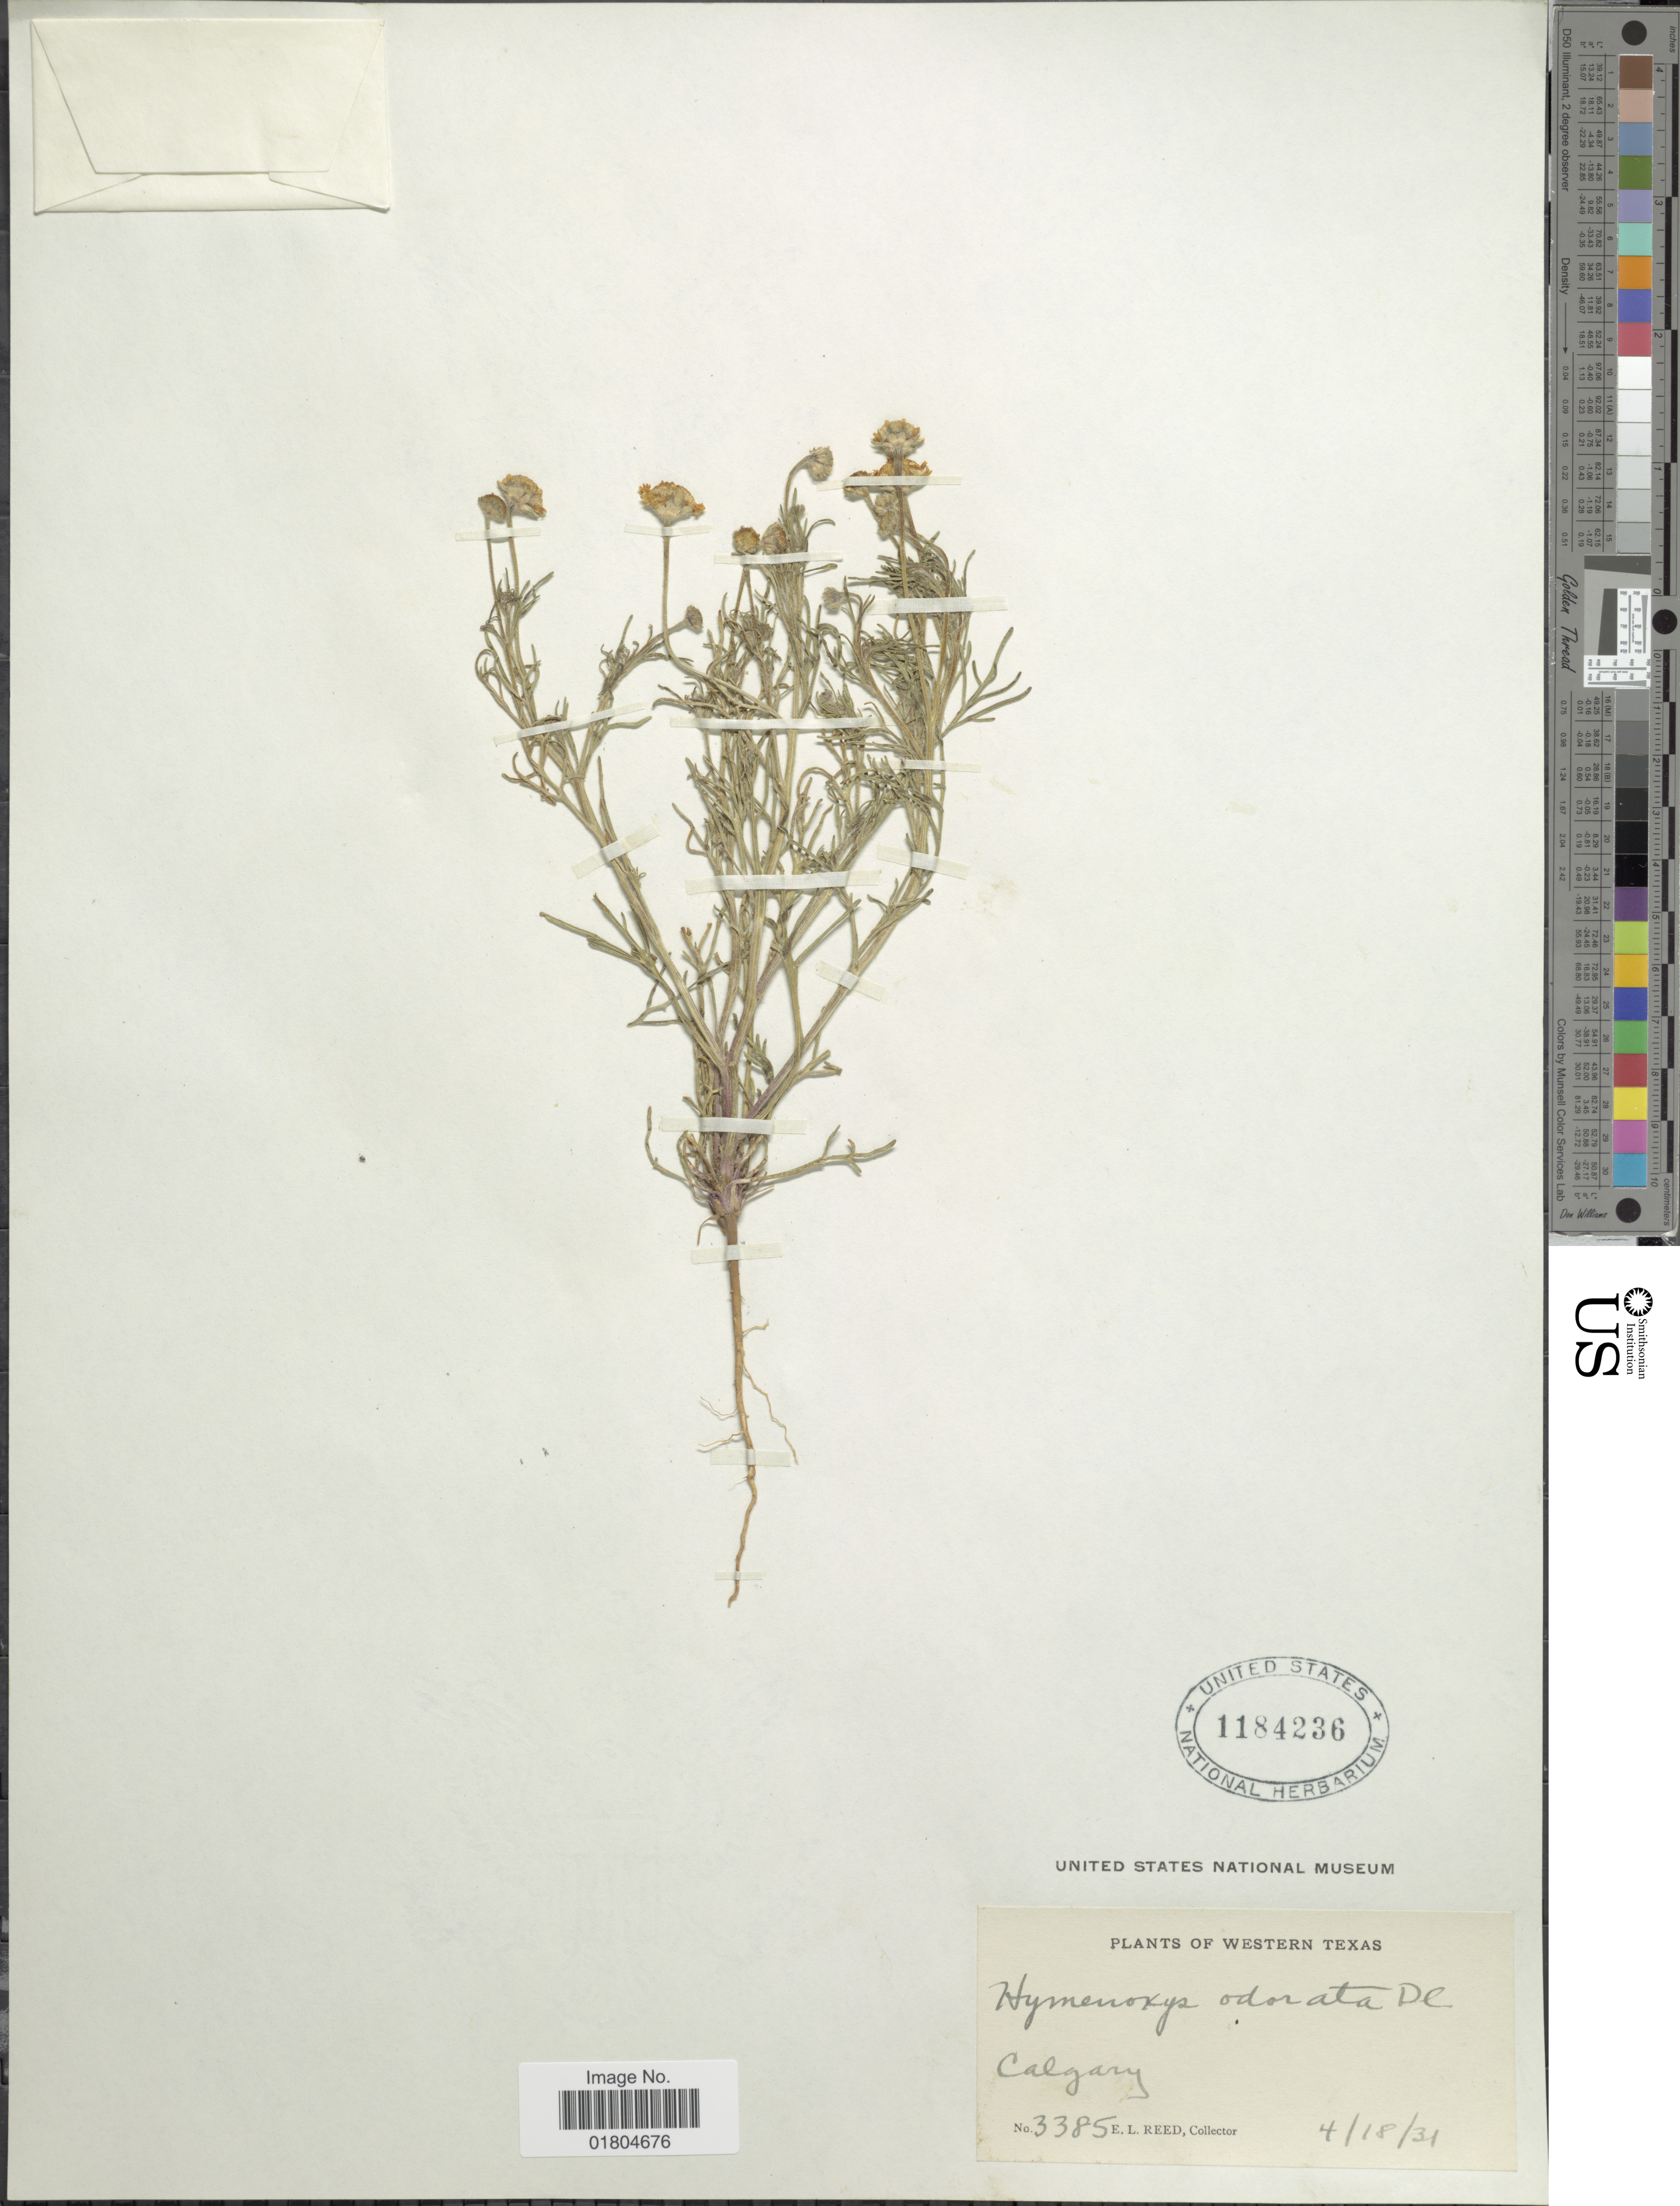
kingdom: Plantae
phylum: Tracheophyta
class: Magnoliopsida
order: Asterales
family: Asteraceae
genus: Hymenoxys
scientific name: Hymenoxys odorata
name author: DC.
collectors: E. Reed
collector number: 3385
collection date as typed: Transcribed d/m/y: 18/4/31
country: United States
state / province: Texas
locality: Western Texas. Calgary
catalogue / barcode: US 1184236